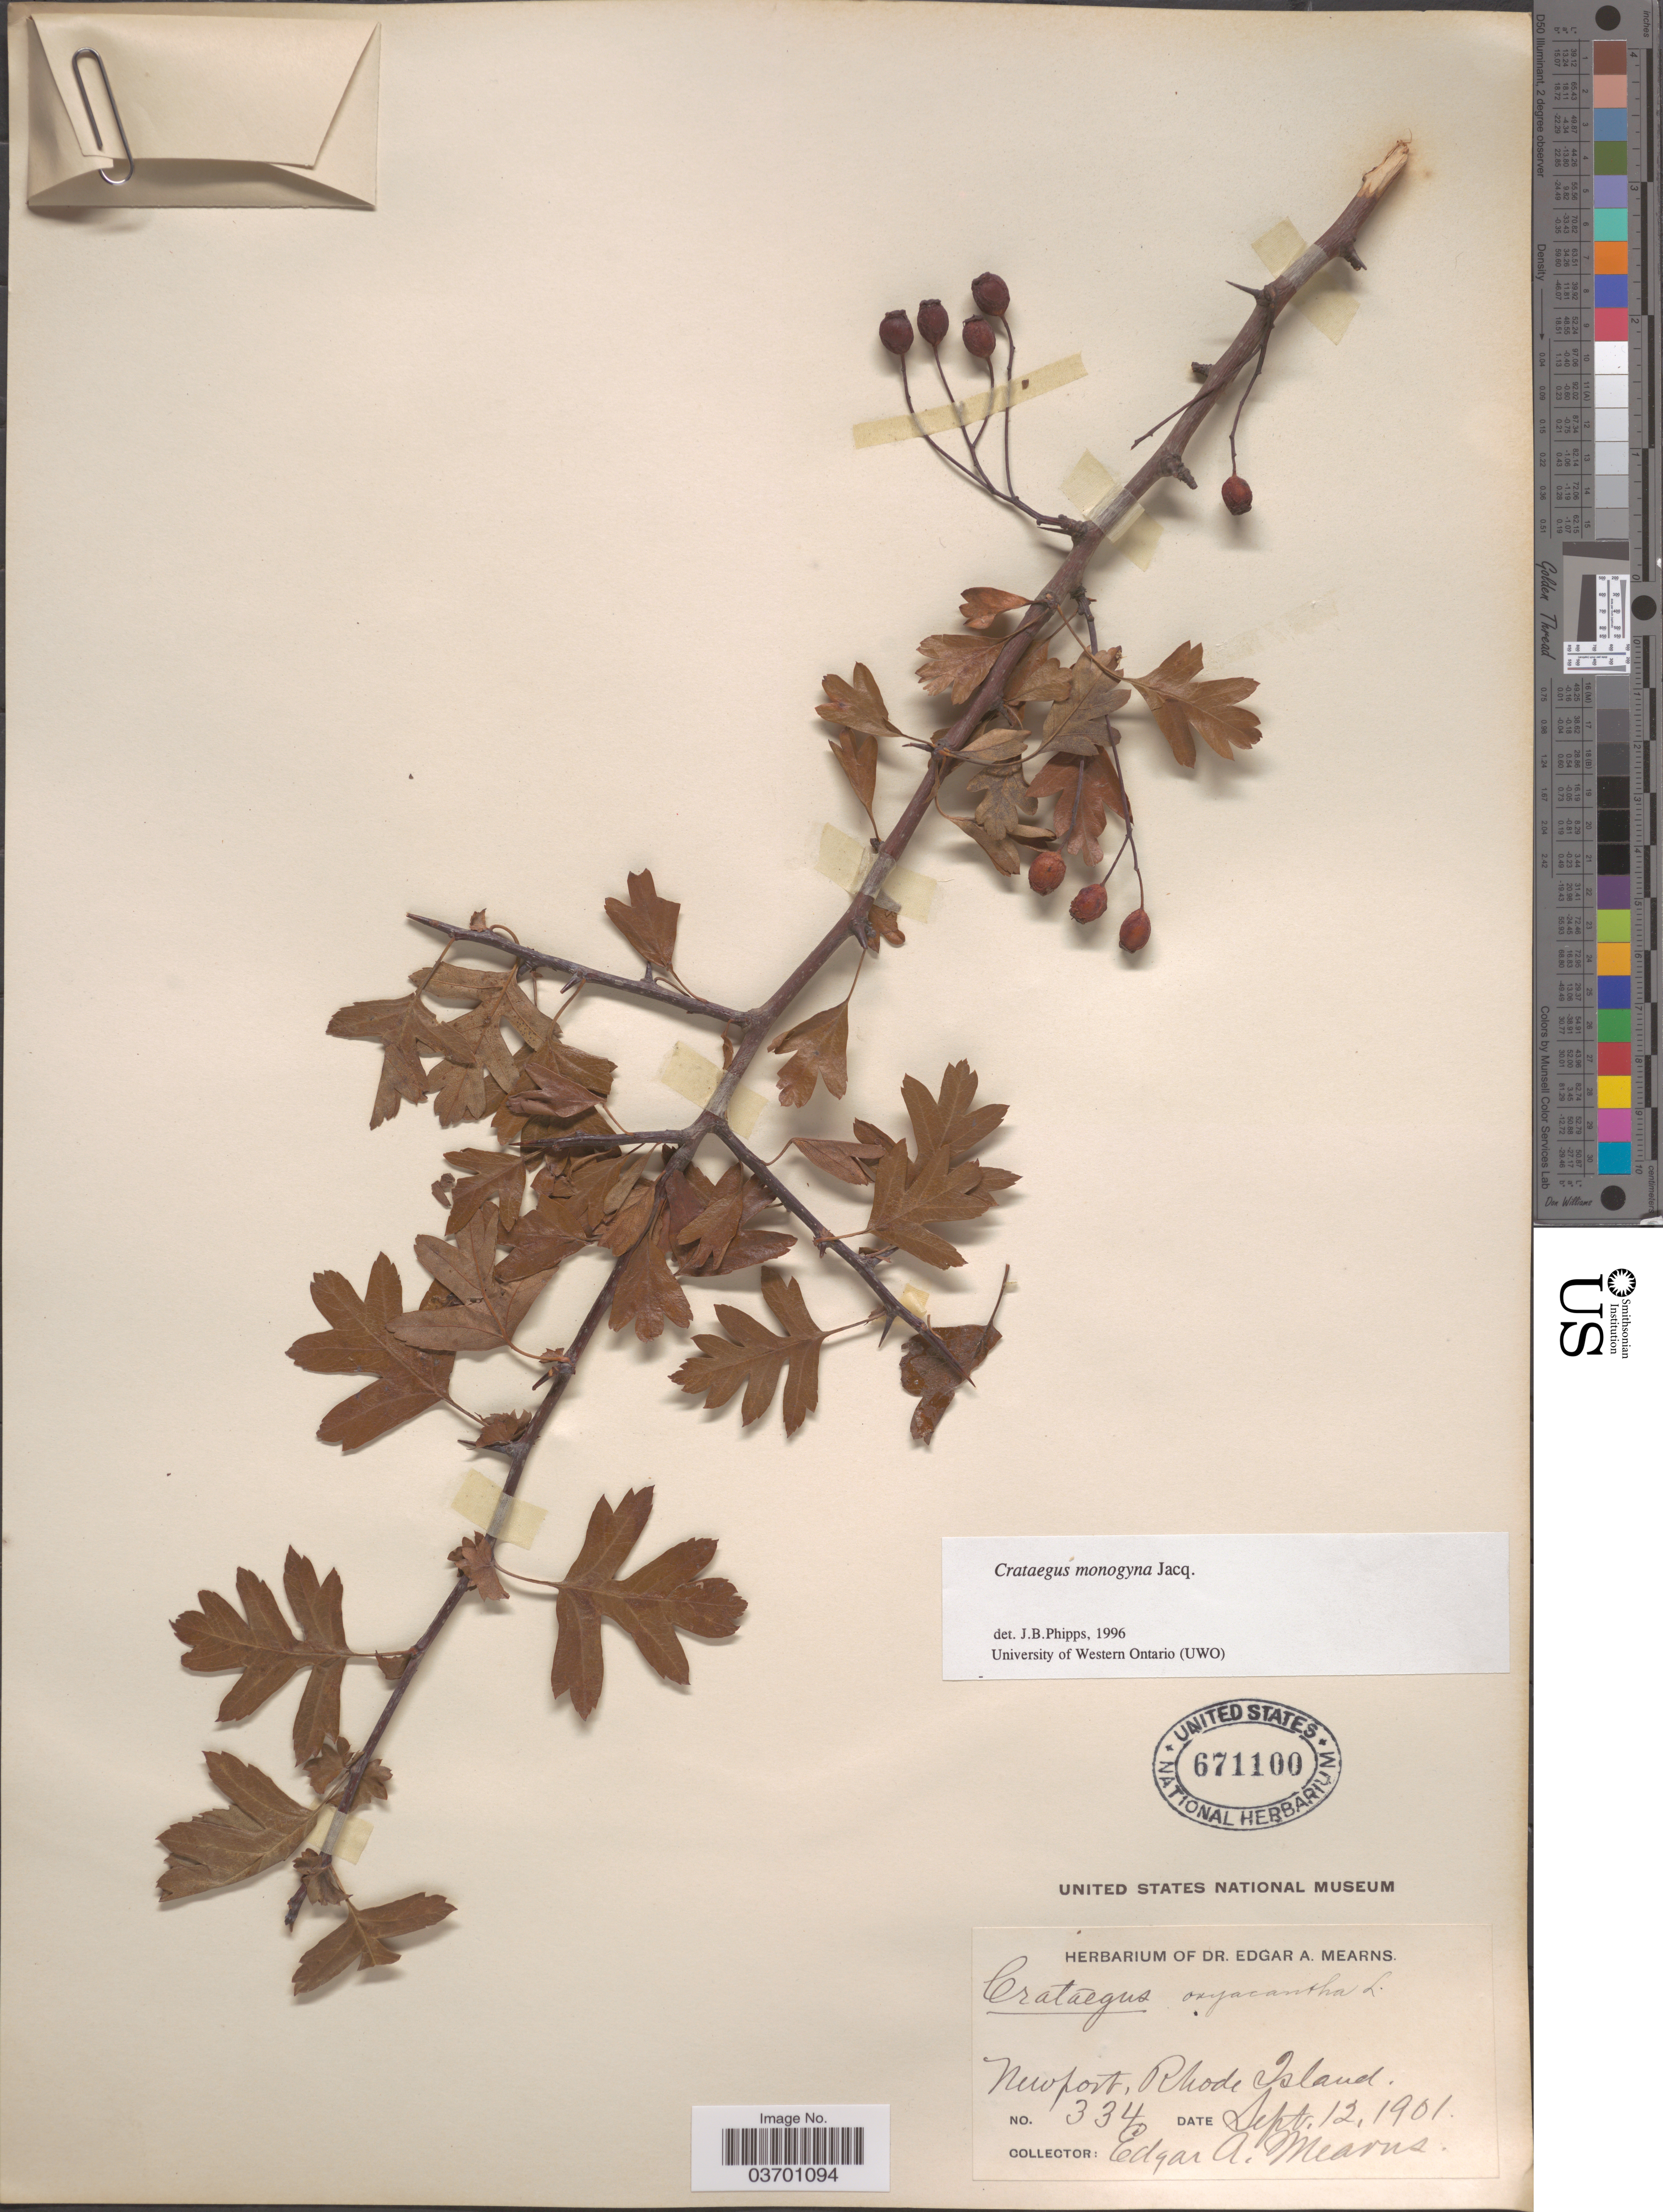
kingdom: Plantae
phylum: Tracheophyta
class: Magnoliopsida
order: Rosales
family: Rosaceae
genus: Crataegus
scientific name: Crataegus monogyna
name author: Lindin.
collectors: E. A. Mearns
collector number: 334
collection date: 1901-09-12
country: United States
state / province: Rhode Island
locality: Newport.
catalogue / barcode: US 671100